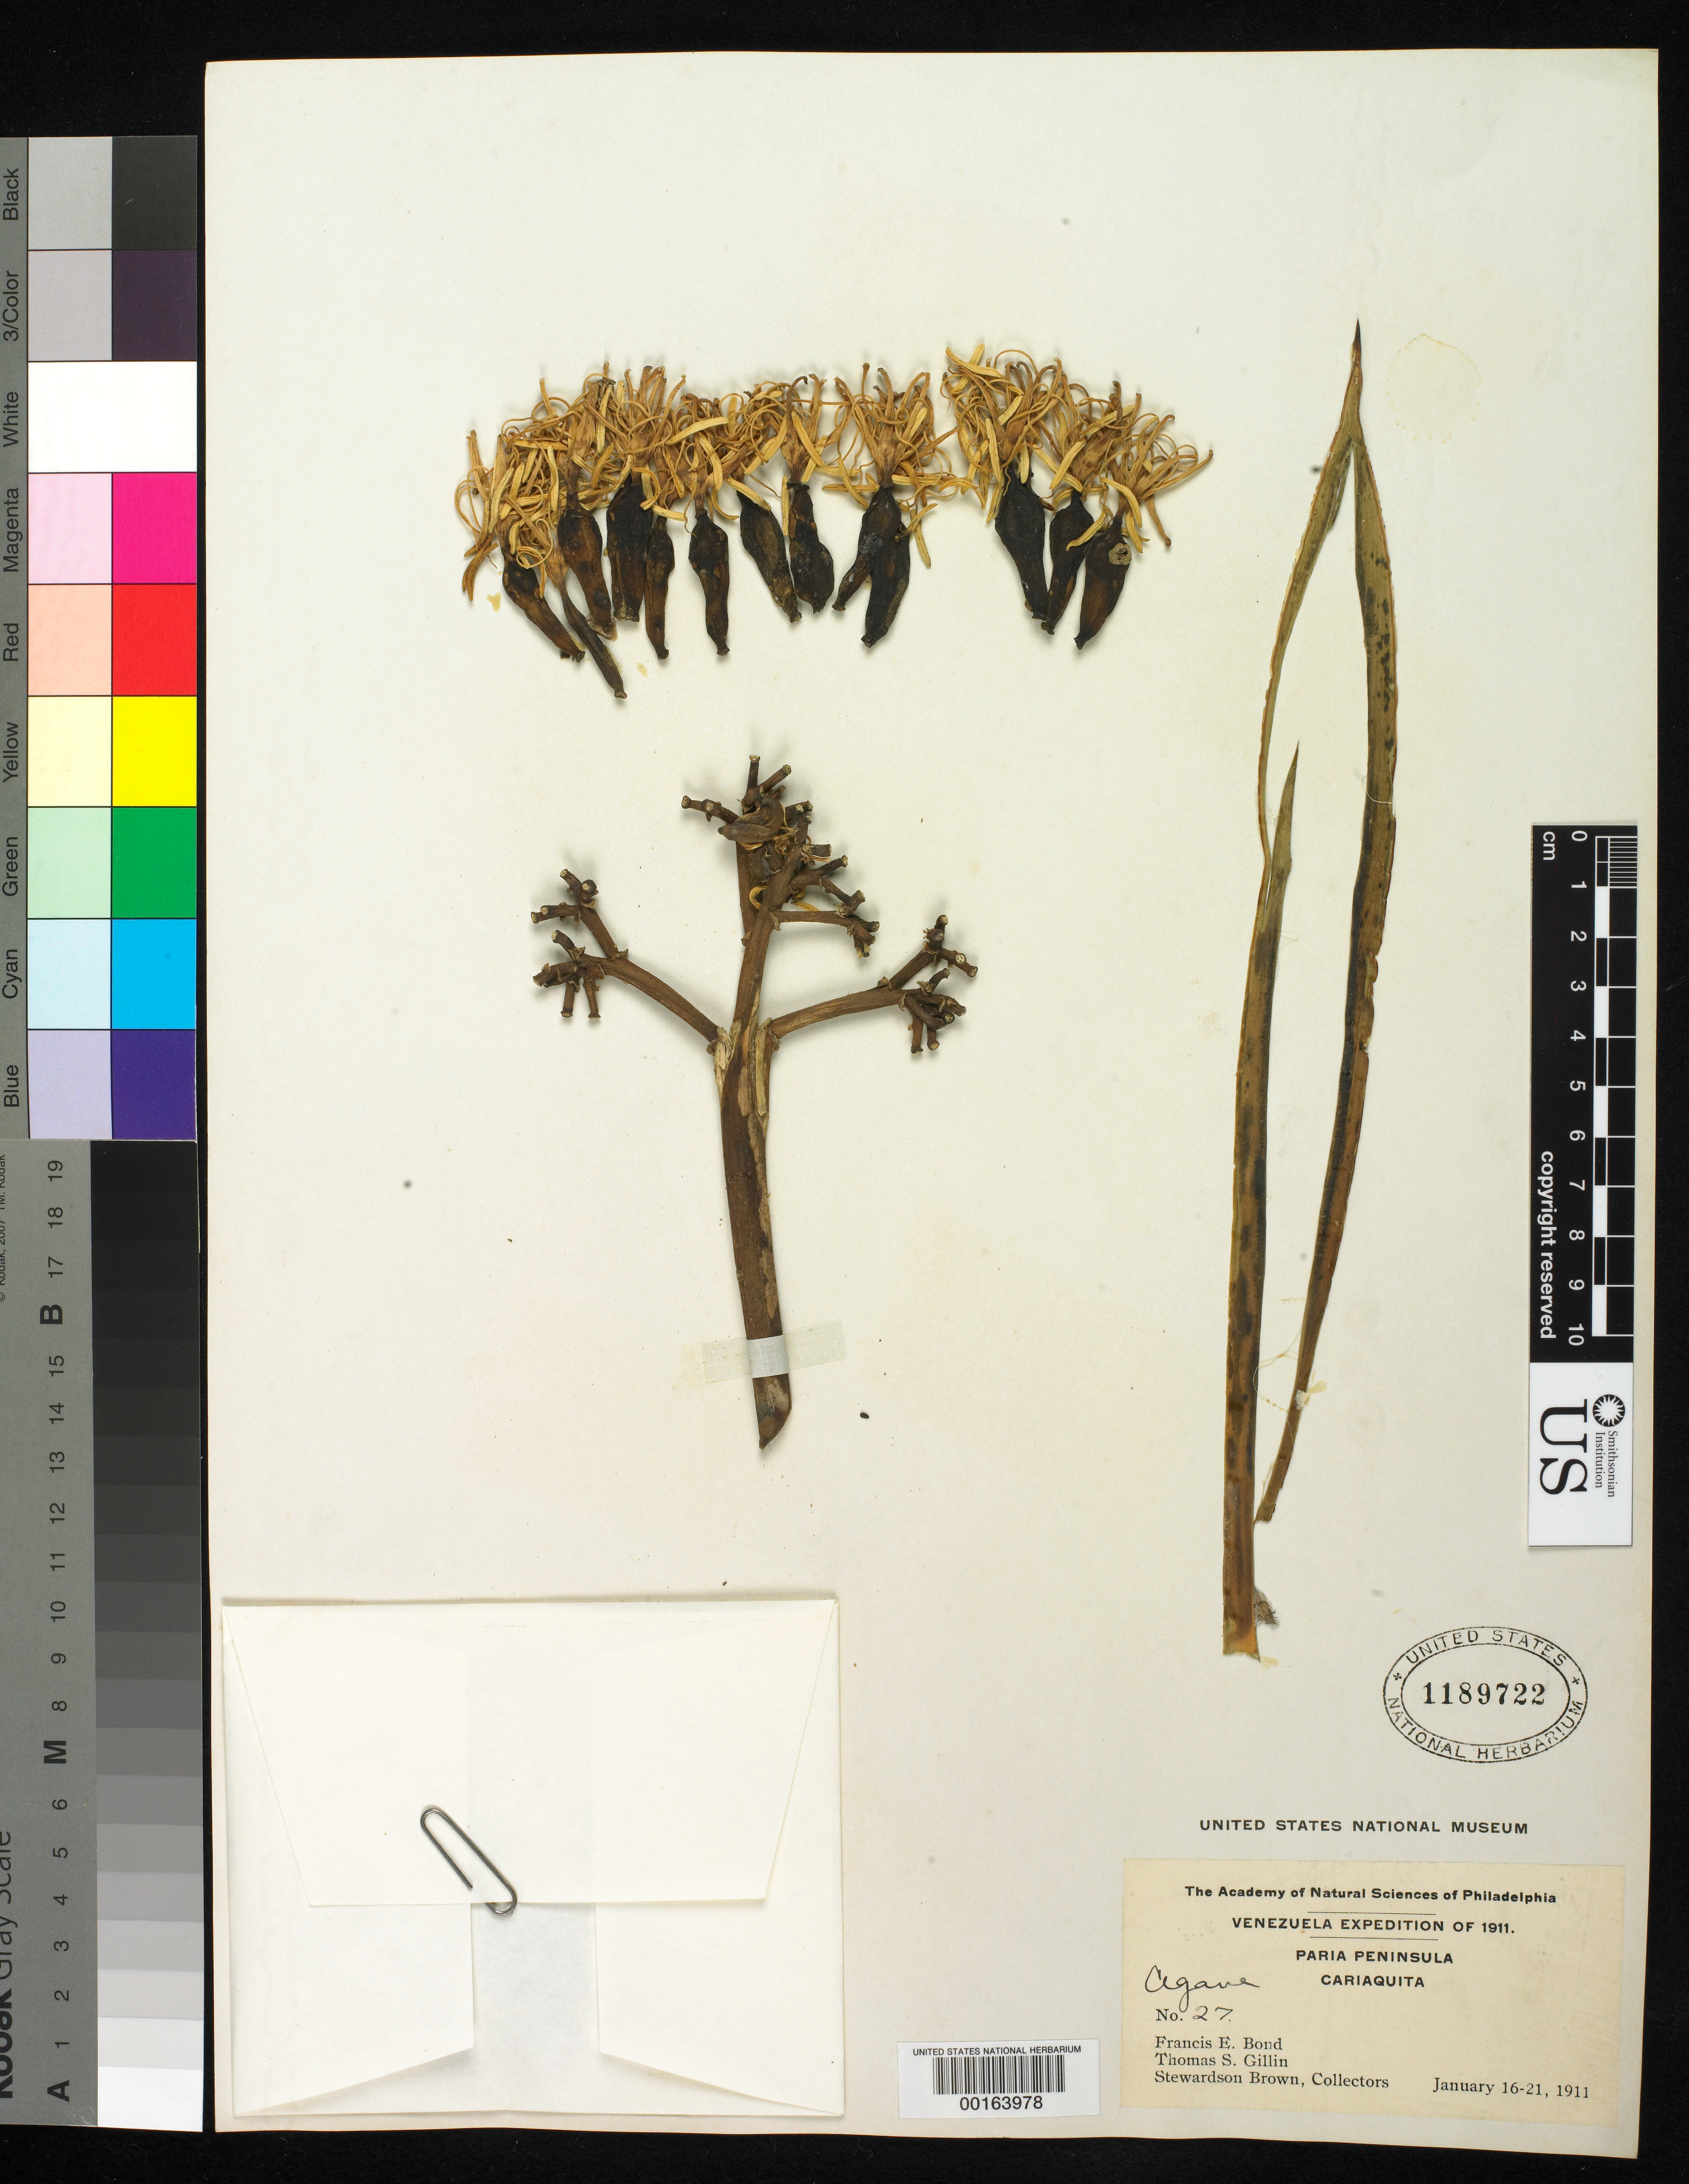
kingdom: Plantae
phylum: Tracheophyta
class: Liliopsida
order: Asparagales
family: Asparagaceae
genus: Agave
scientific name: Agave sp.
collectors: F. Bond, T. Gillin & S. Brown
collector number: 27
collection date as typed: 16-21 January 1911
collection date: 1911-01-16/1911-01-21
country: Venezuela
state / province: Sucre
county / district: Valdez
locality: Paria Peninsula, Cariaquito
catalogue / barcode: US 1189722